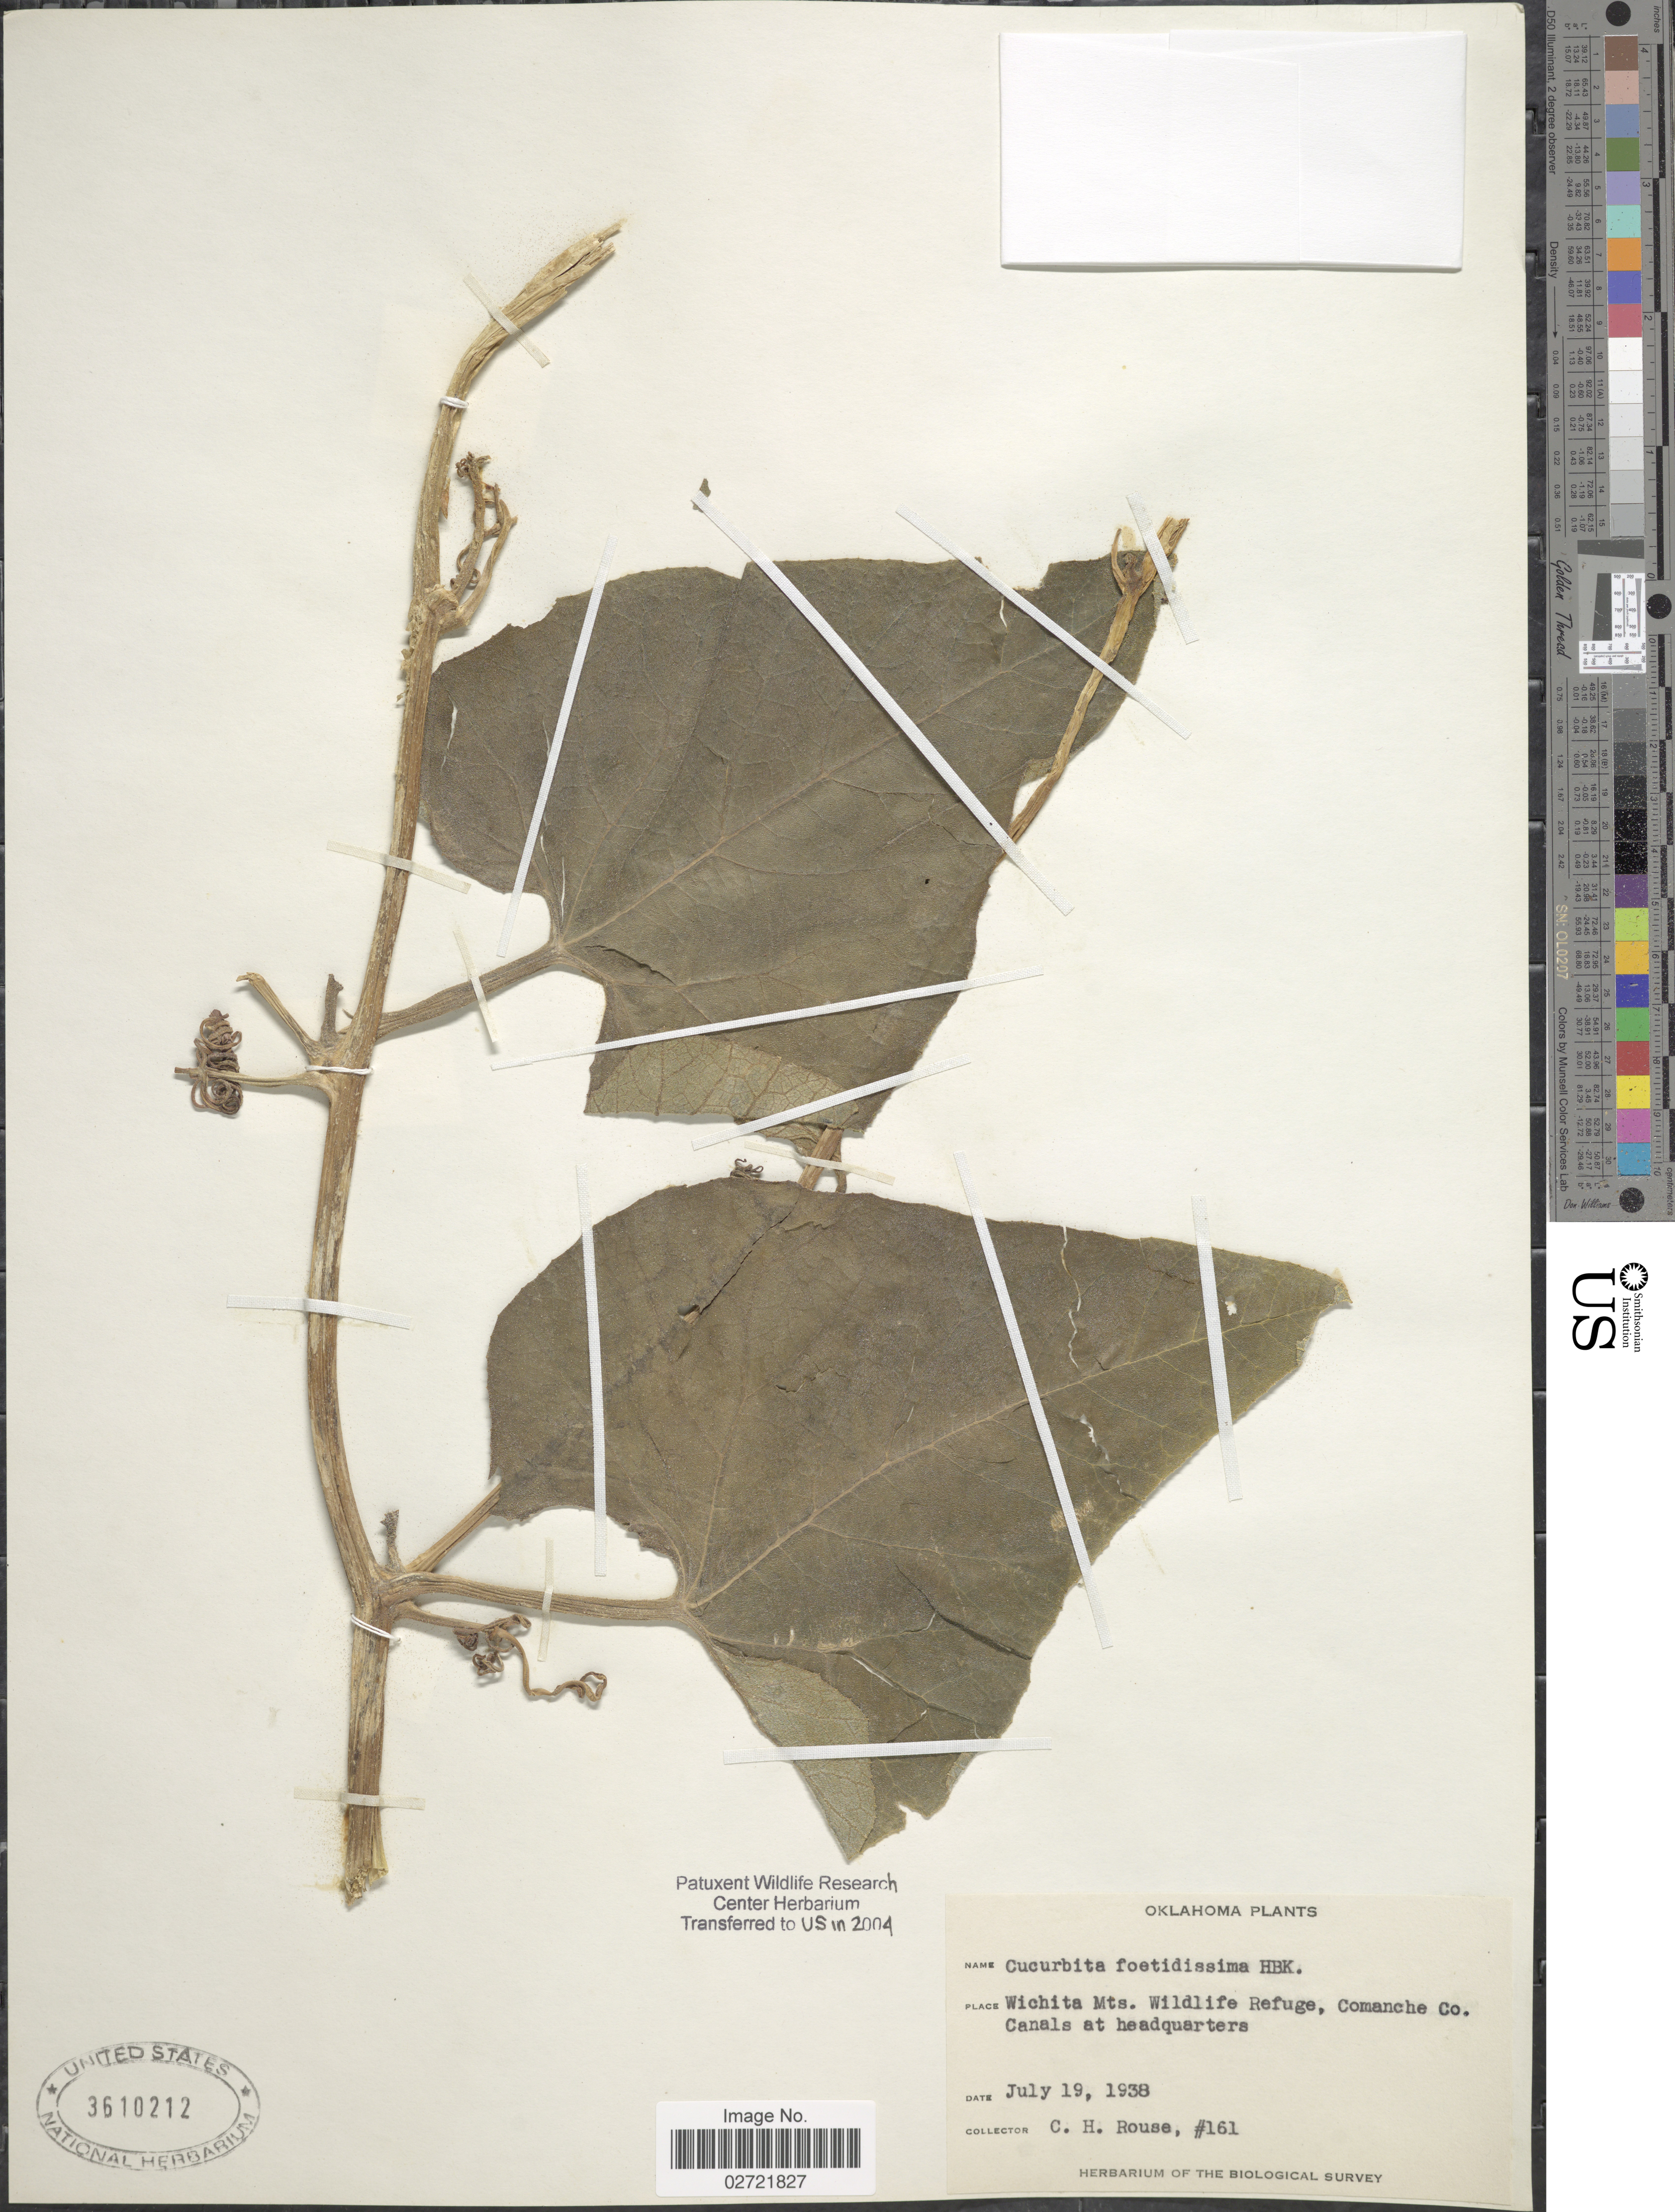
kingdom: Plantae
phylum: Tracheophyta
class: Magnoliopsida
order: Cucurbitales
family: Cucurbitaceae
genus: Cucurbita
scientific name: Cucurbita foetidissima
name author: Kunth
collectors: C. Rouse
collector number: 161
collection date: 1938-07-19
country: United States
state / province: Oklahoma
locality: Wichita Mts. Wildlife Refuge, Comanche Co. Canals at headquarters.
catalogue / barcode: US 3610212